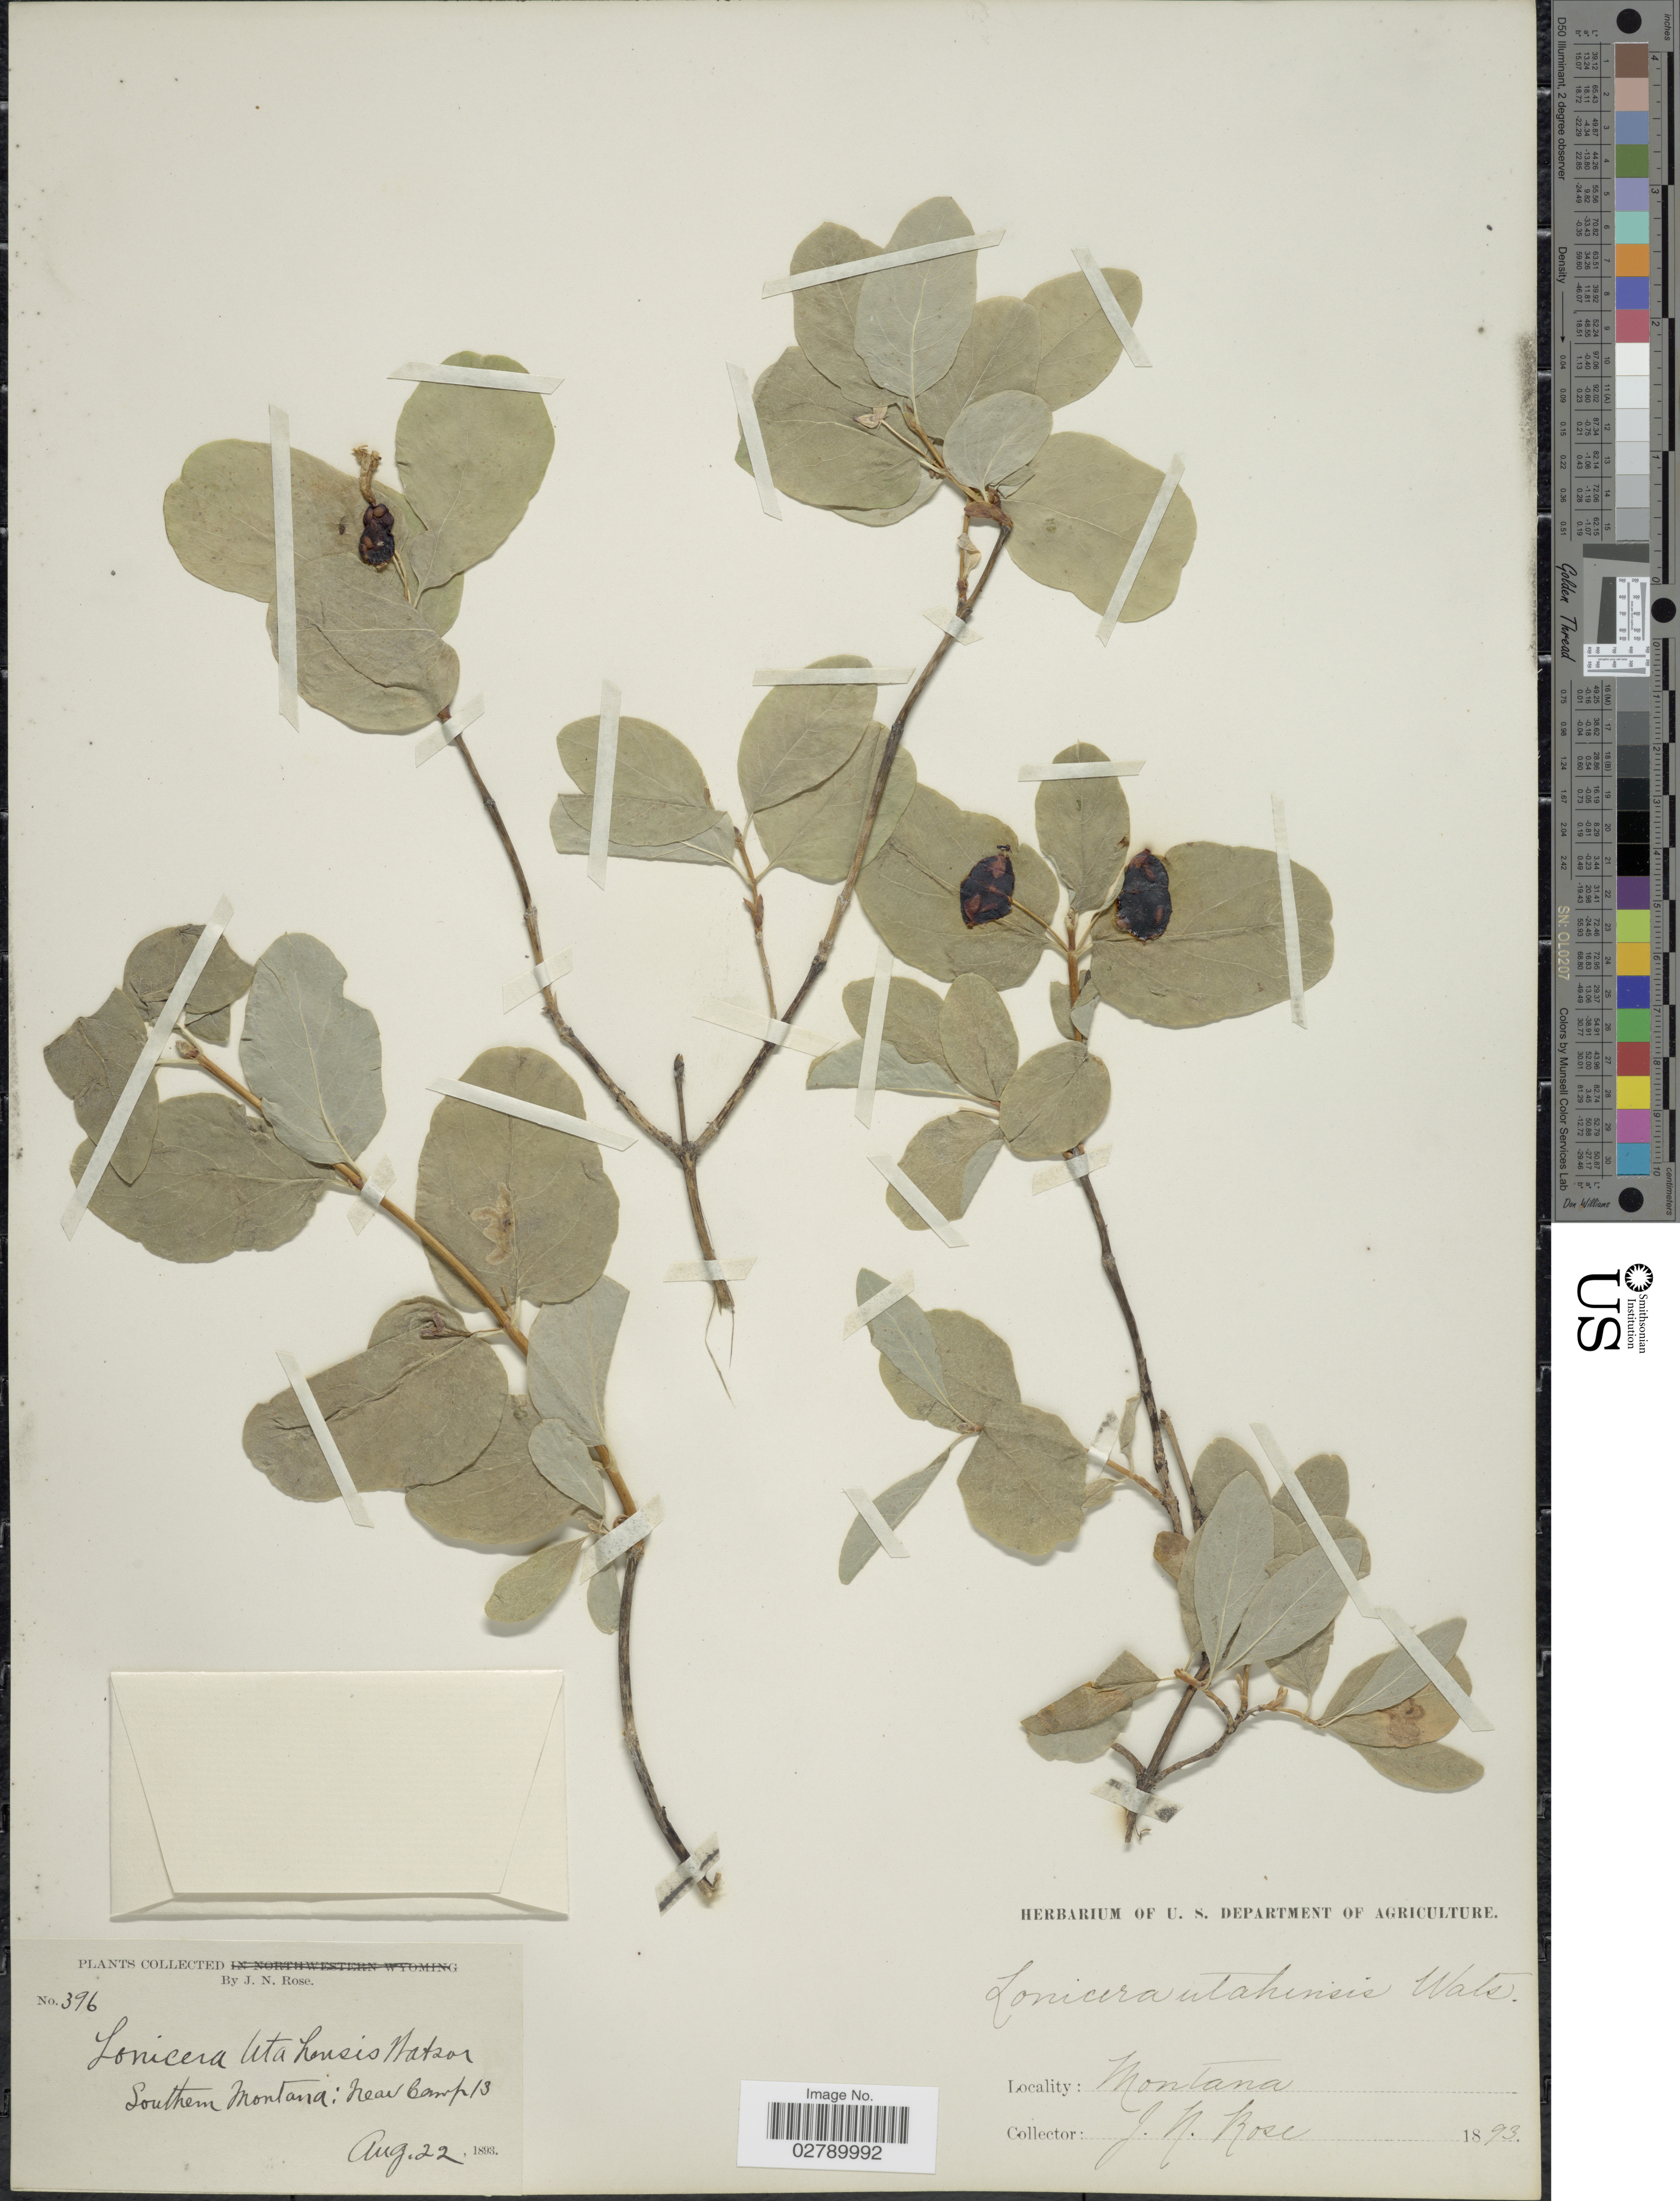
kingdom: Plantae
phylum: Tracheophyta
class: Magnoliopsida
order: Dipsacales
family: Caprifoliaceae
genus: Lonicera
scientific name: Lonicera utahensis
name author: S. Watson in C. King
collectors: J. N. Rose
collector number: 396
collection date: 1893-08-22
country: United States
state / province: Montana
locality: Southern Montana; Near Camp 13.